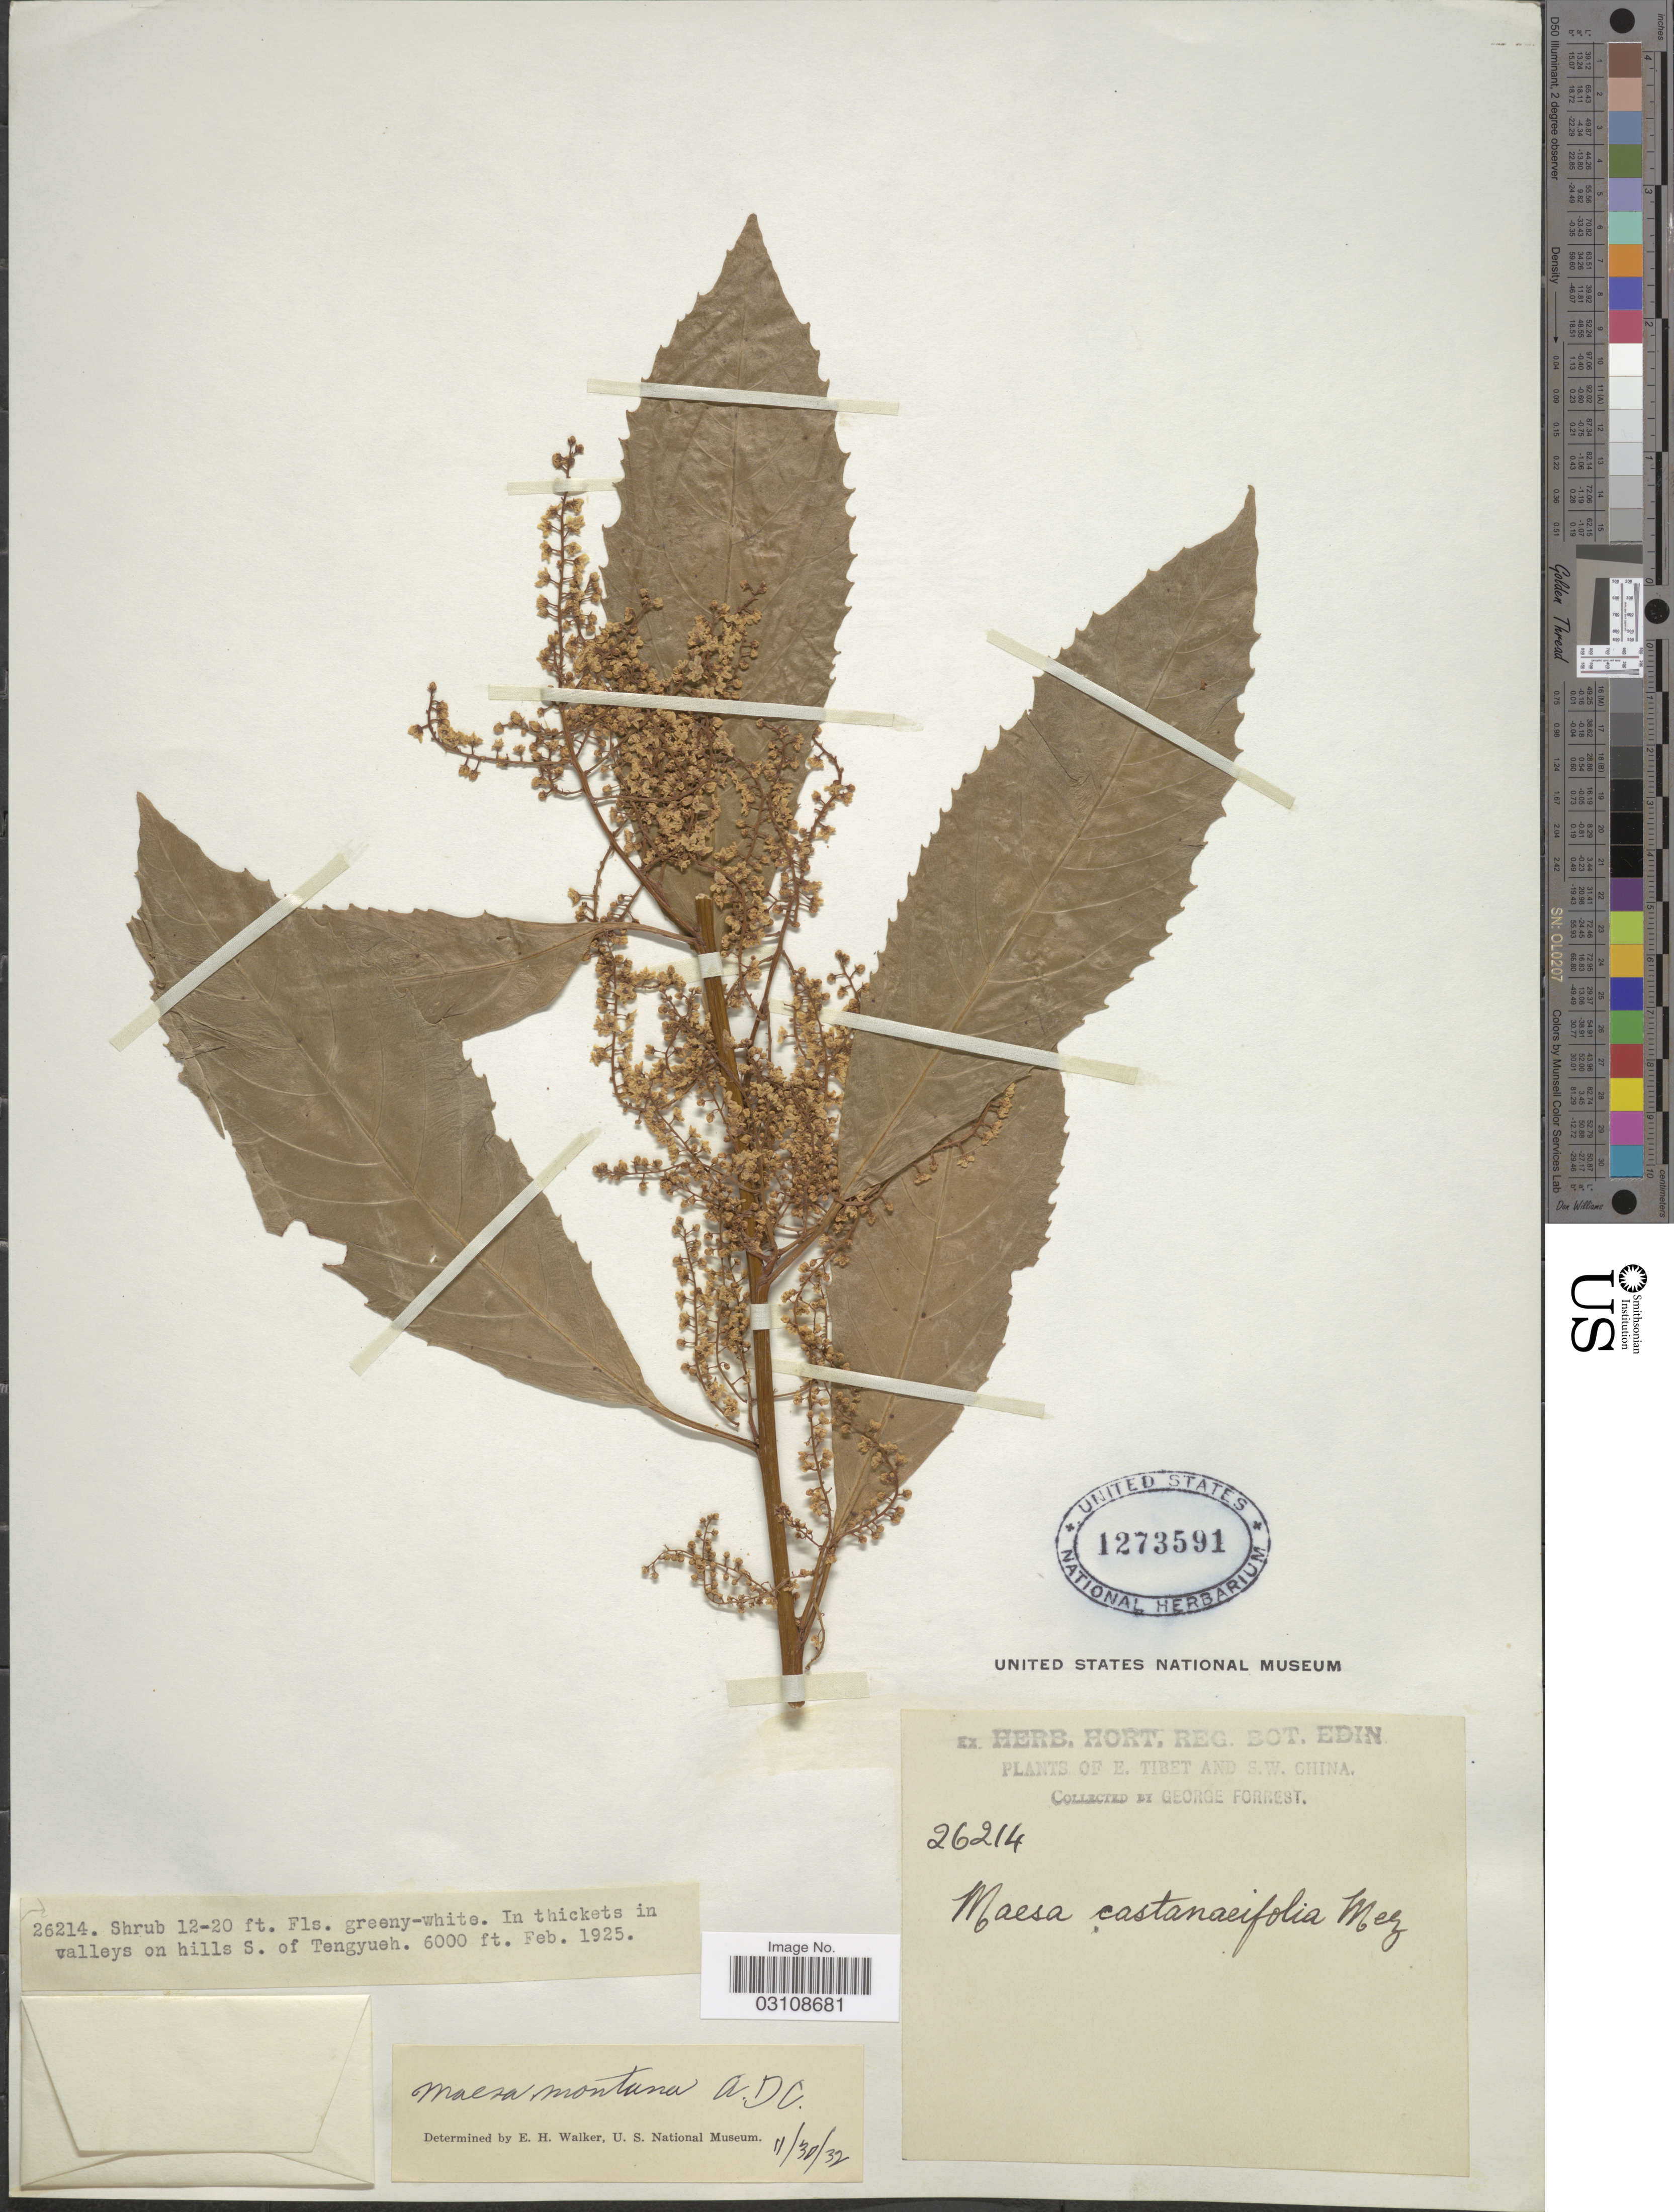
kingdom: Plantae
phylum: Tracheophyta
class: Magnoliopsida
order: Ericales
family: Primulaceae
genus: Maesa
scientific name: Maesa montana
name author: A. DC.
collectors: G. Forrest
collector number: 26214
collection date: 1925-02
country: China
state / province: Xizang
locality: E. Tibet and S.W. China, In thickets in valleys on hills S. of Tengyueh.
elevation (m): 1829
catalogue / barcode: US 1273591